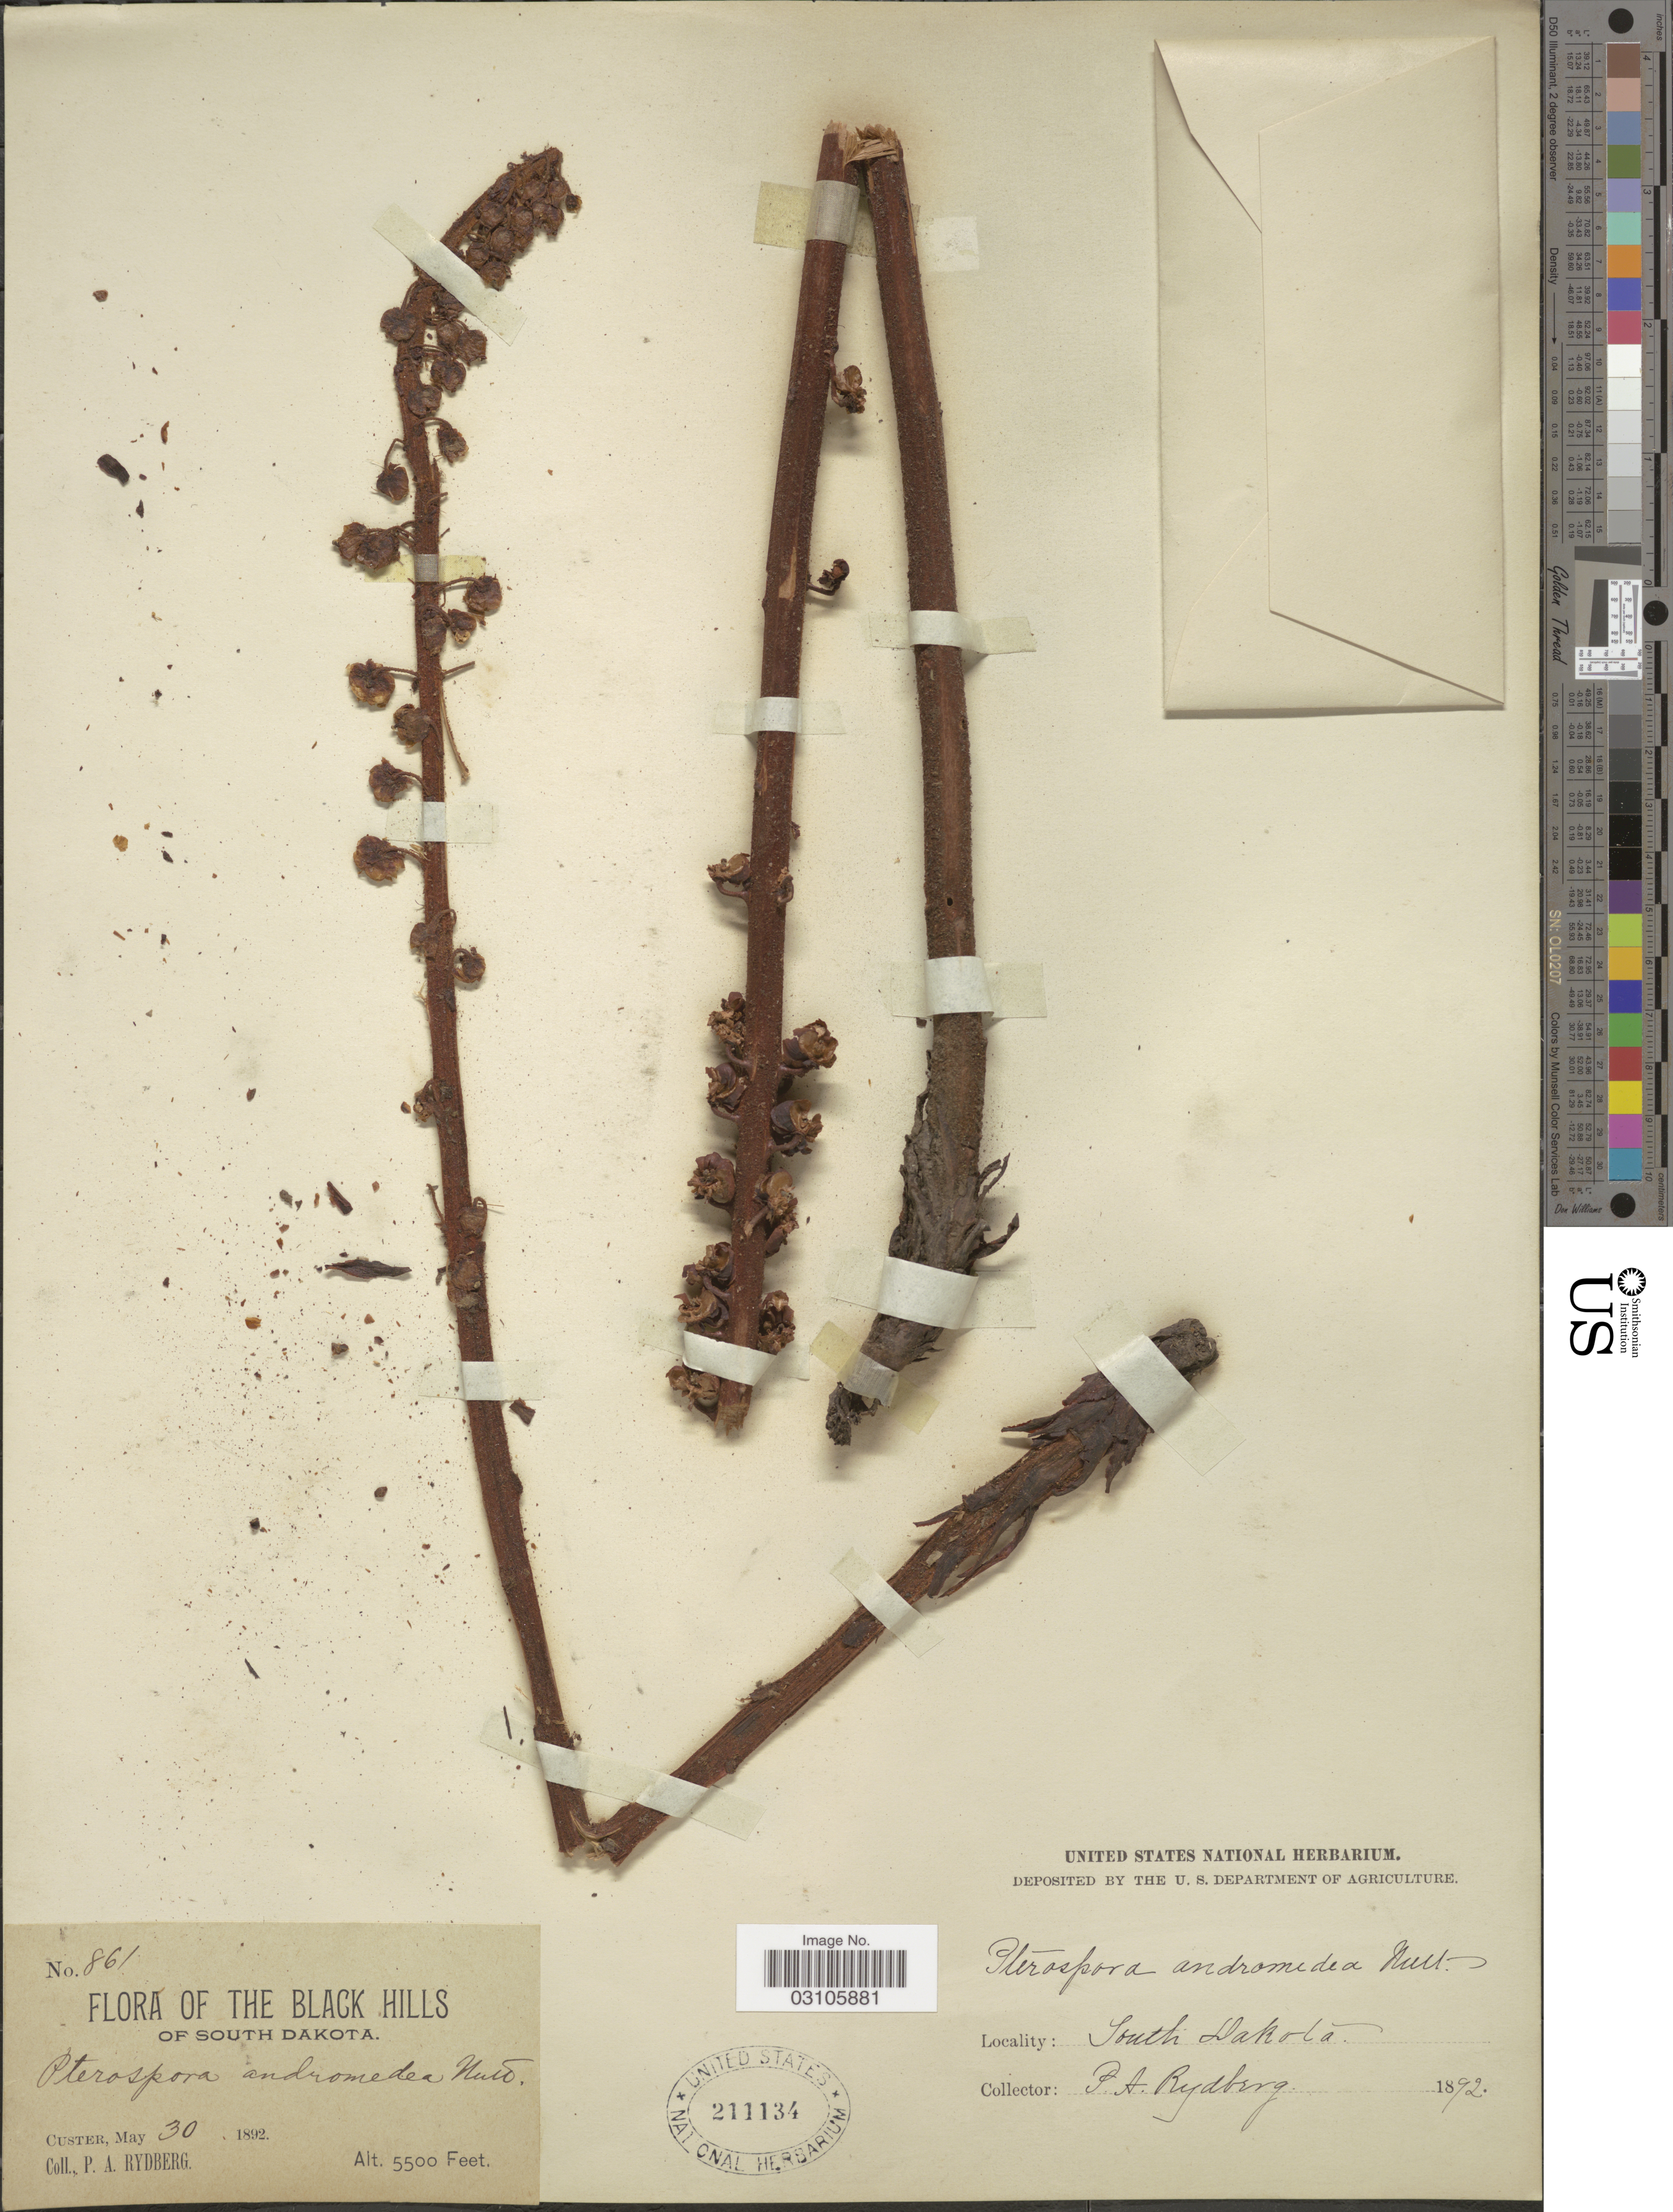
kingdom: Plantae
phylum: Tracheophyta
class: Magnoliopsida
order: Ericales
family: Ericaceae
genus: Pterospora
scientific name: Pterospora andromedea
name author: Nutt.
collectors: P. A. Rydberg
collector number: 861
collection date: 1892-05-30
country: United States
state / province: South Dakota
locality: The Black Hills of South Dakota. Custer.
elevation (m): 1676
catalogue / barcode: US 211134